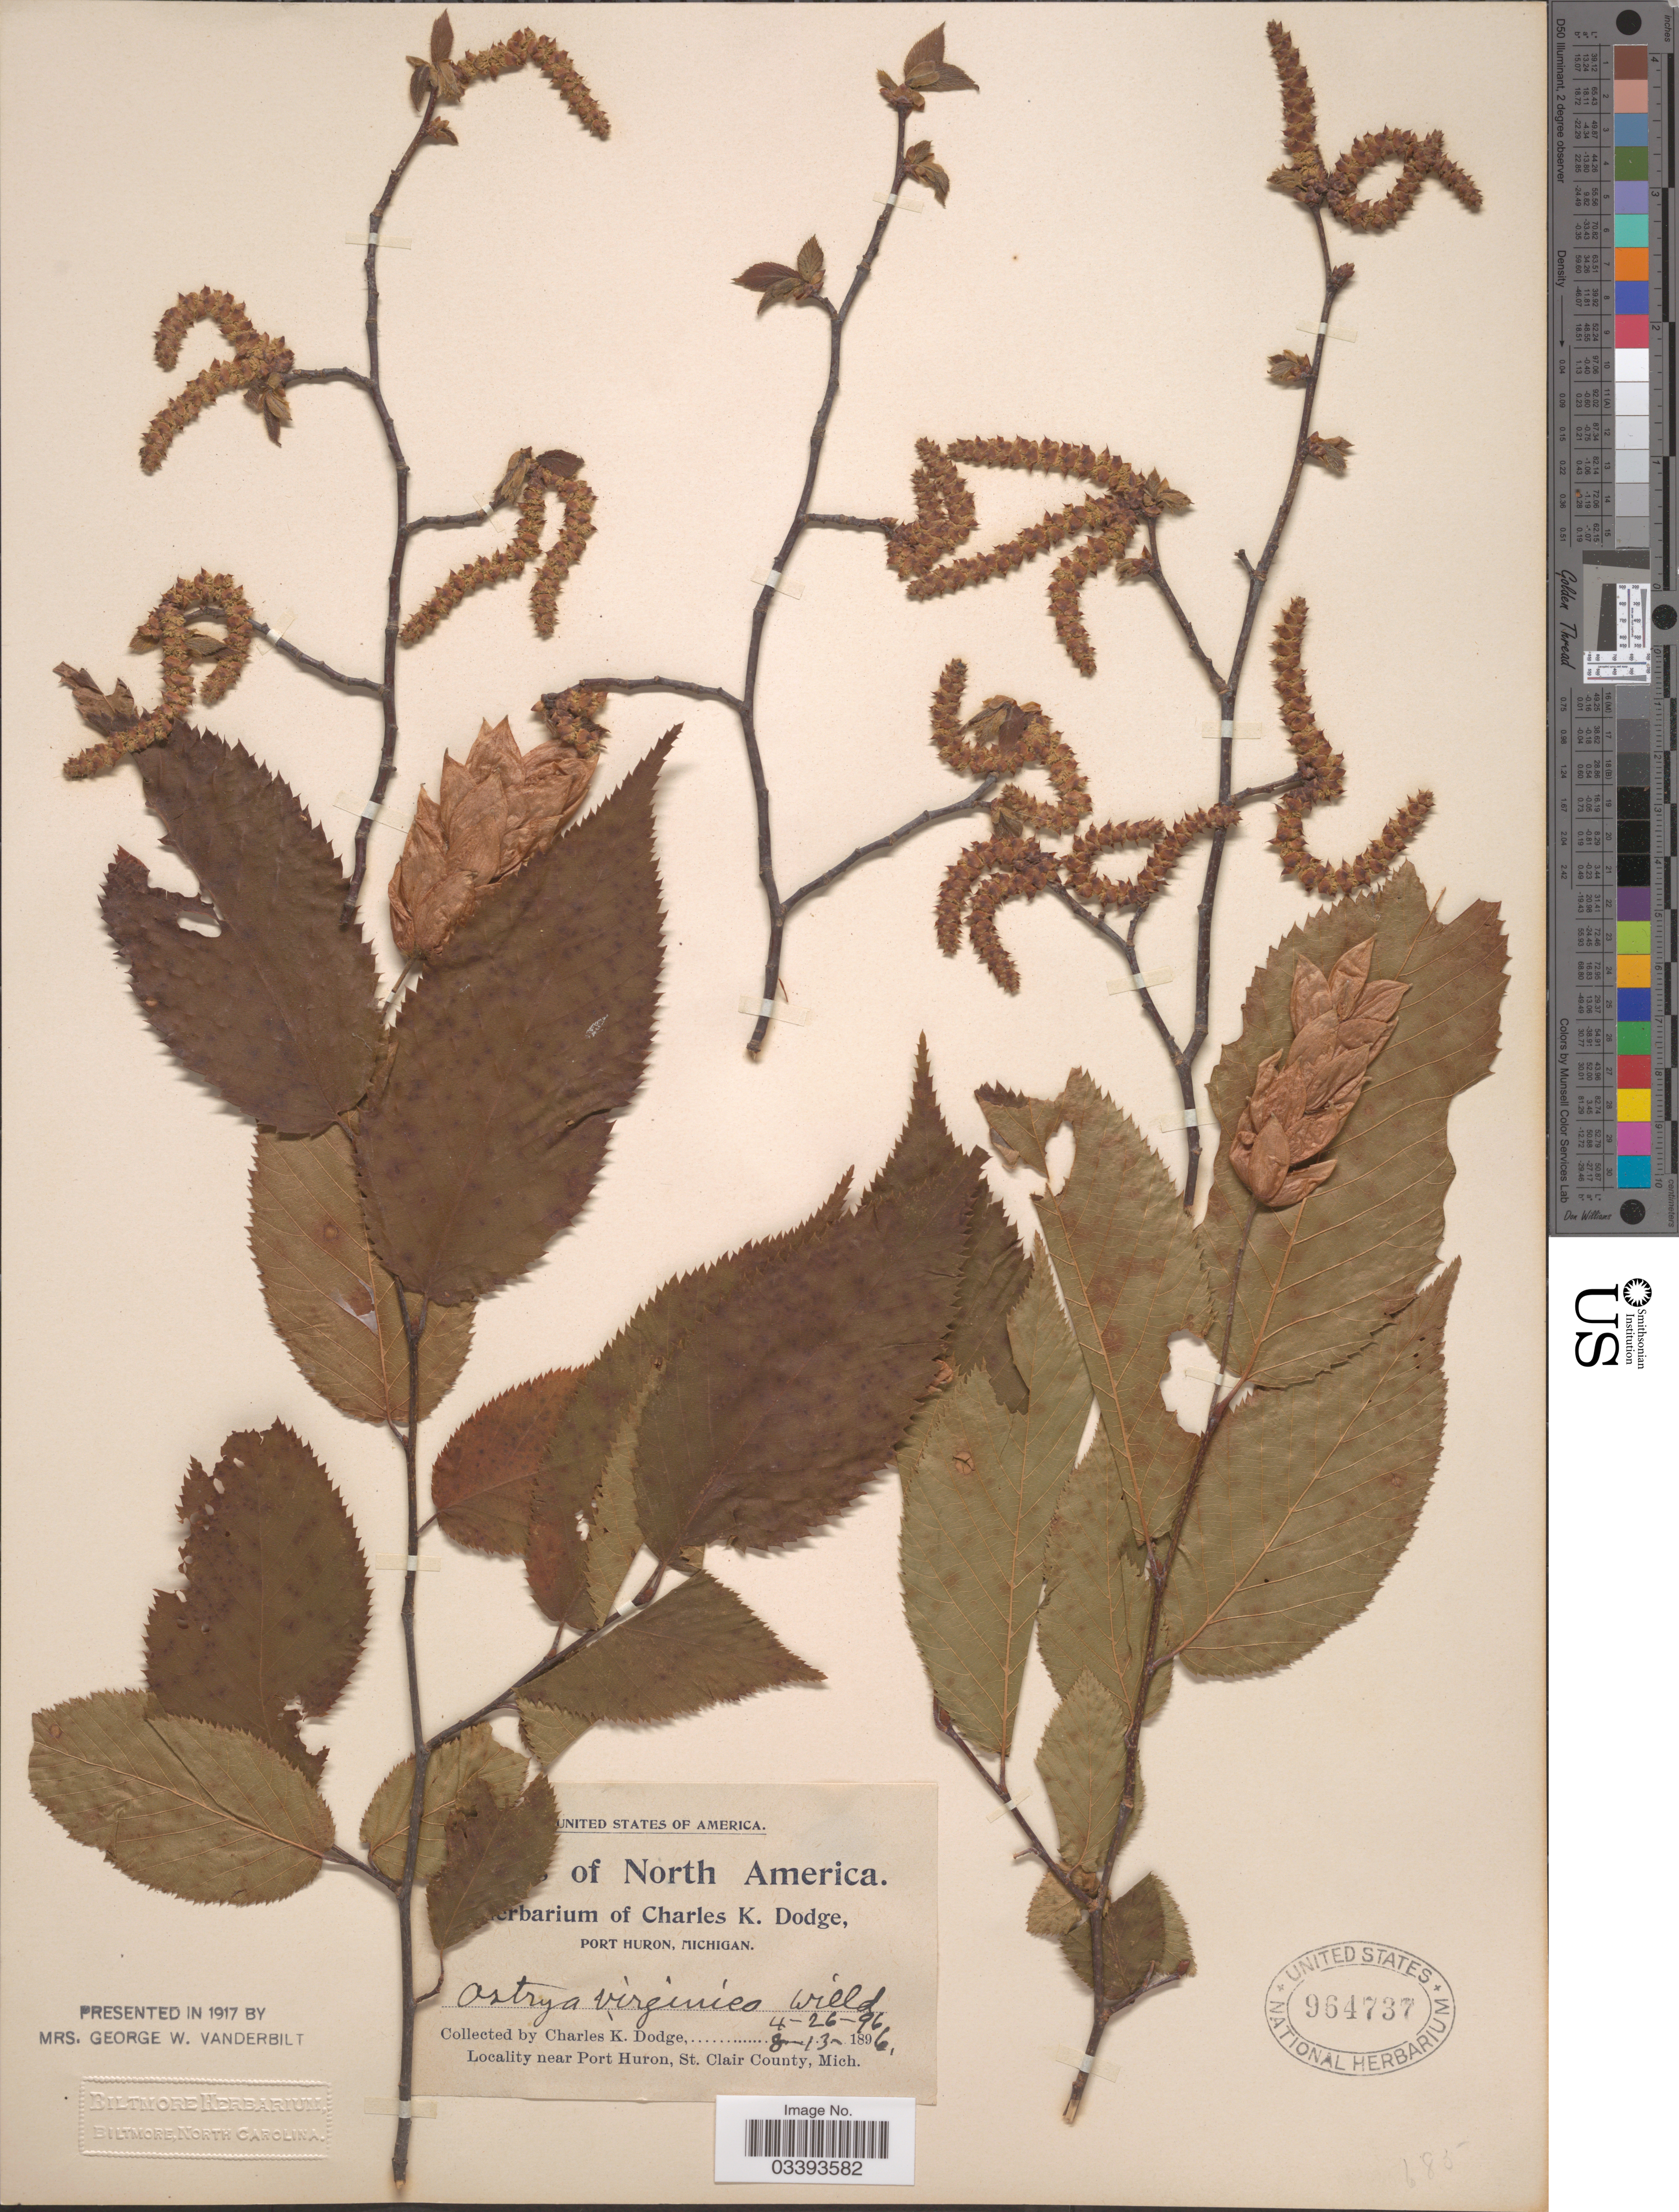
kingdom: Plantae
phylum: Tracheophyta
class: Magnoliopsida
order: Fagales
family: Betulaceae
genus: Ostrya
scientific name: Ostrya virginiana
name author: (Mill.) K. Koch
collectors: C. K. Dodge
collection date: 1896-04-26/1896-08-13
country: United States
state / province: Michigan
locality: Near Port Huron, St. Clair County, Mich.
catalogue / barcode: US 964737